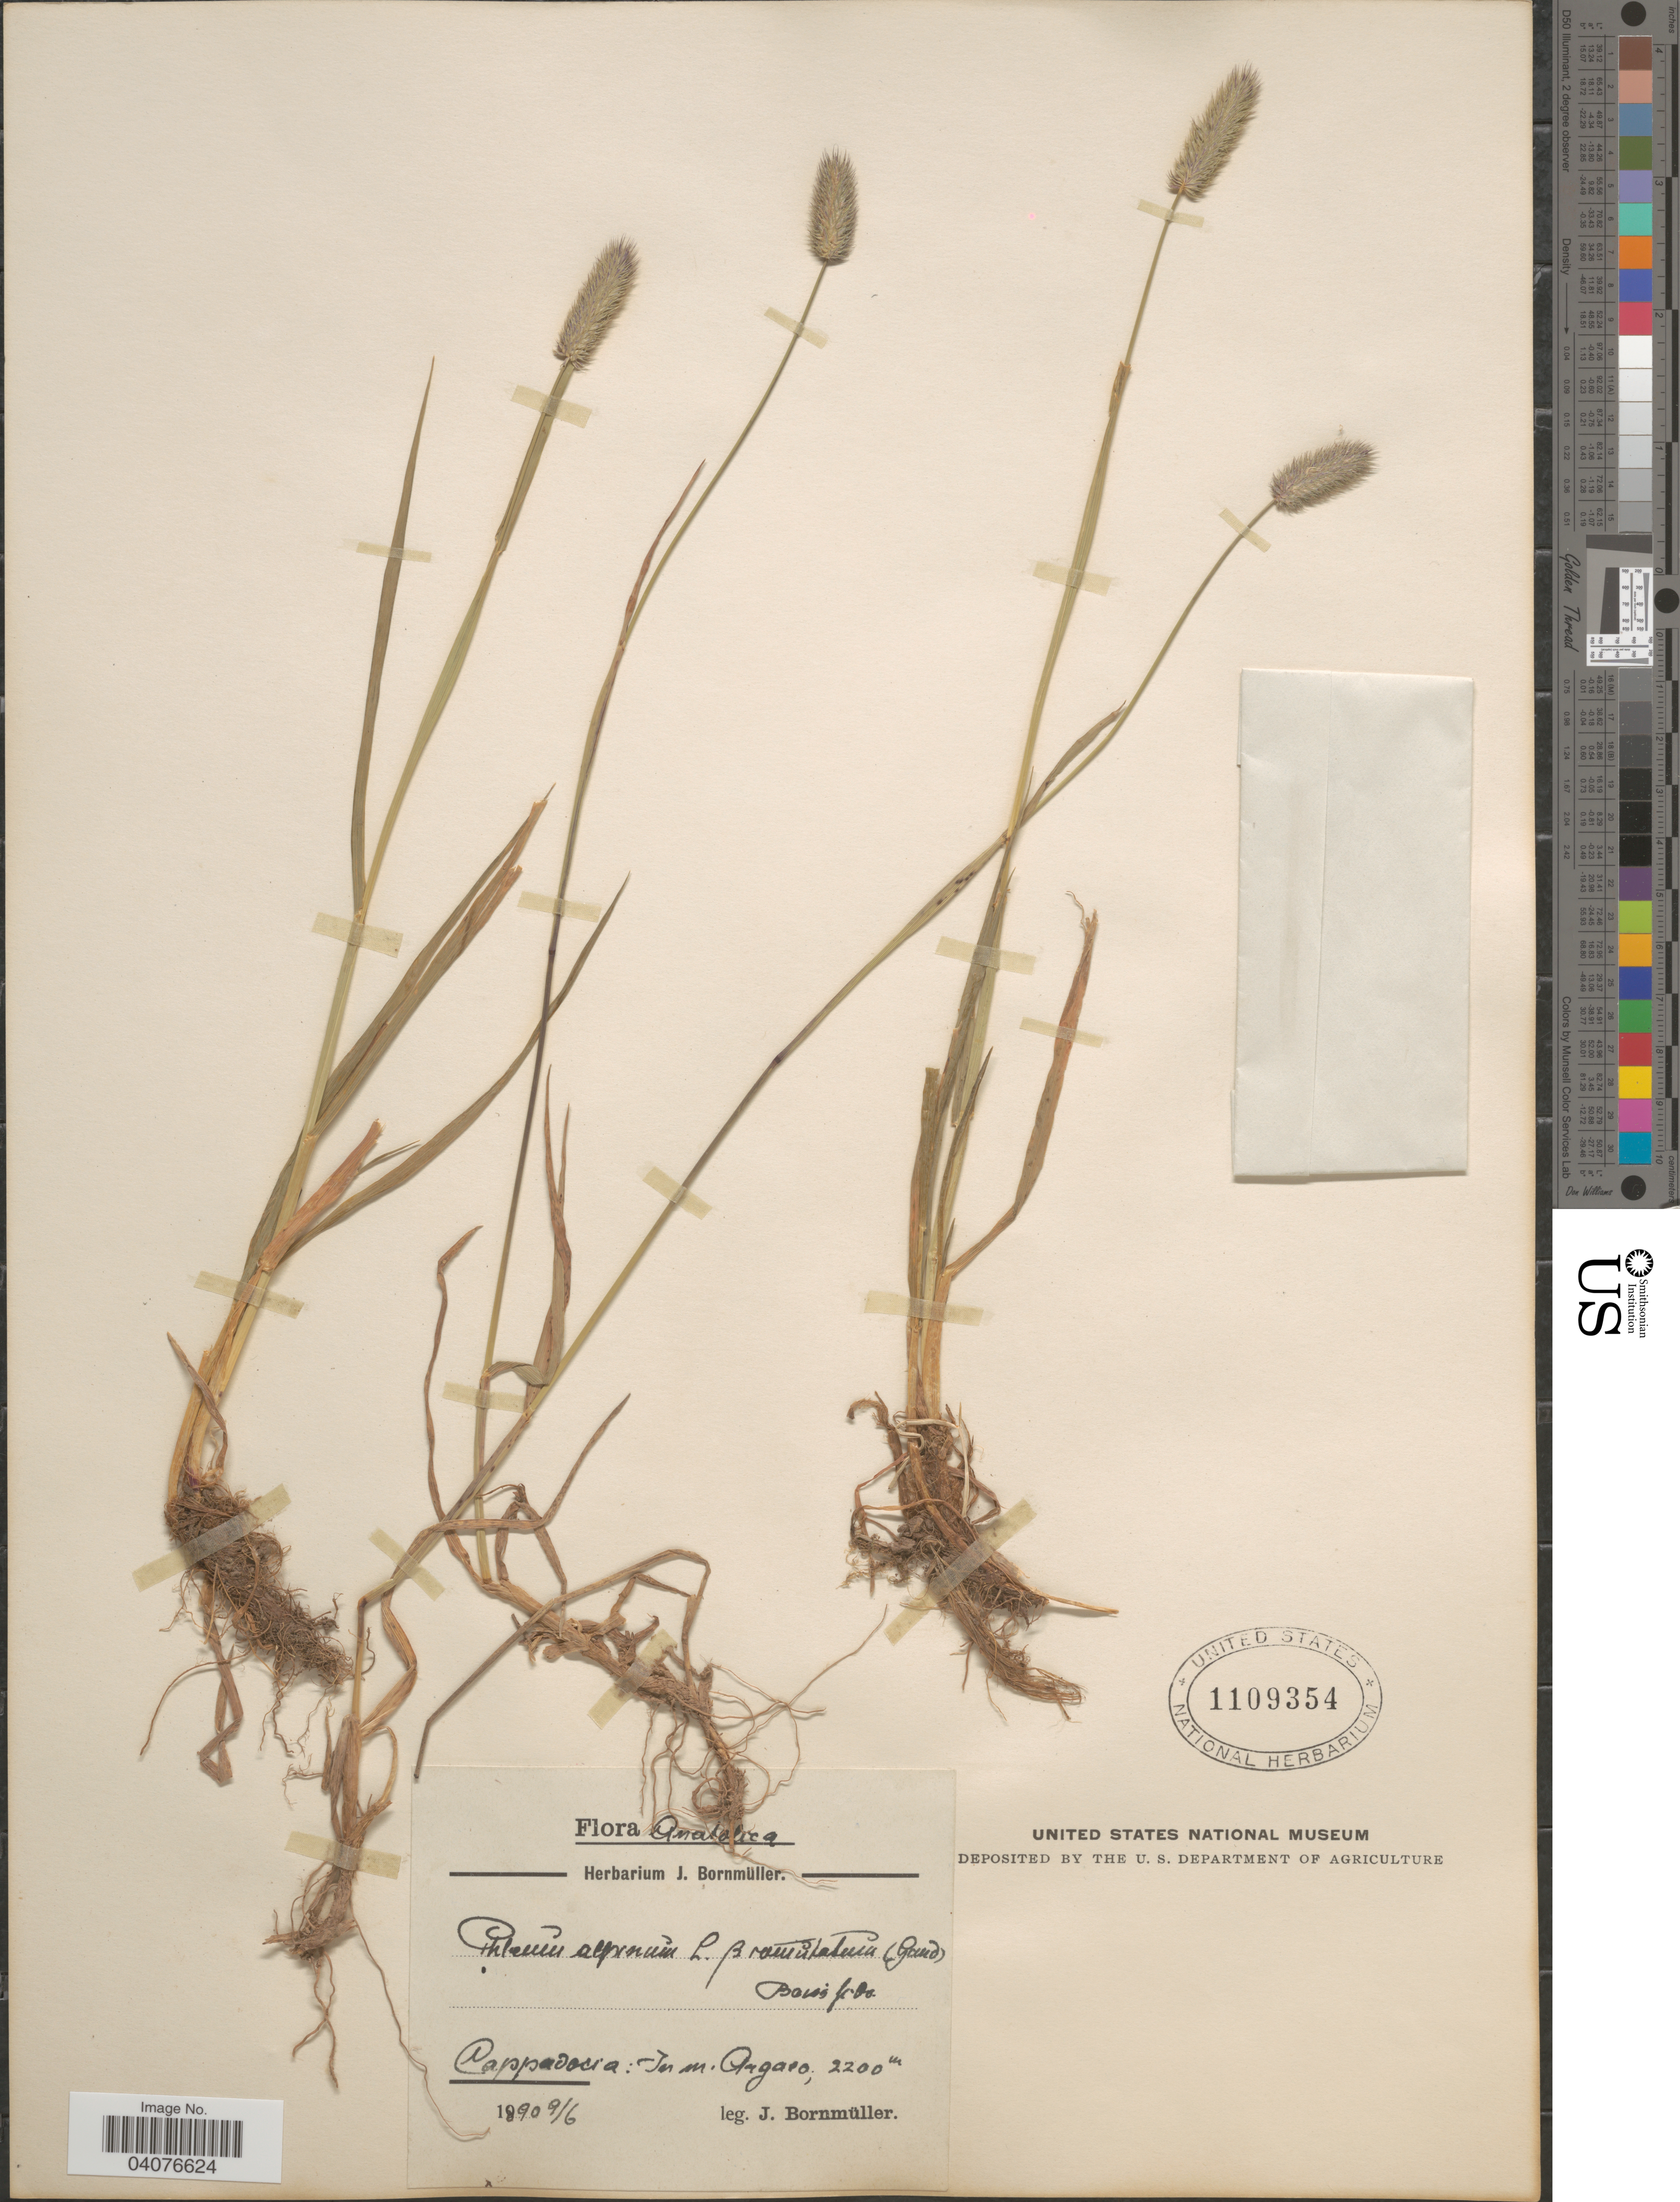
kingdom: Plantae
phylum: Tracheophyta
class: Liliopsida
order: Poales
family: Poaceae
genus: Phleum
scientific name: Phleum alpinum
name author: L.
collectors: J. Bornmüller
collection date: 1890-06-09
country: Turkey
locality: Anat [illegible text]ica. Cappadocia: In m. Argaro.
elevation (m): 2200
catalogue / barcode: US 1109354